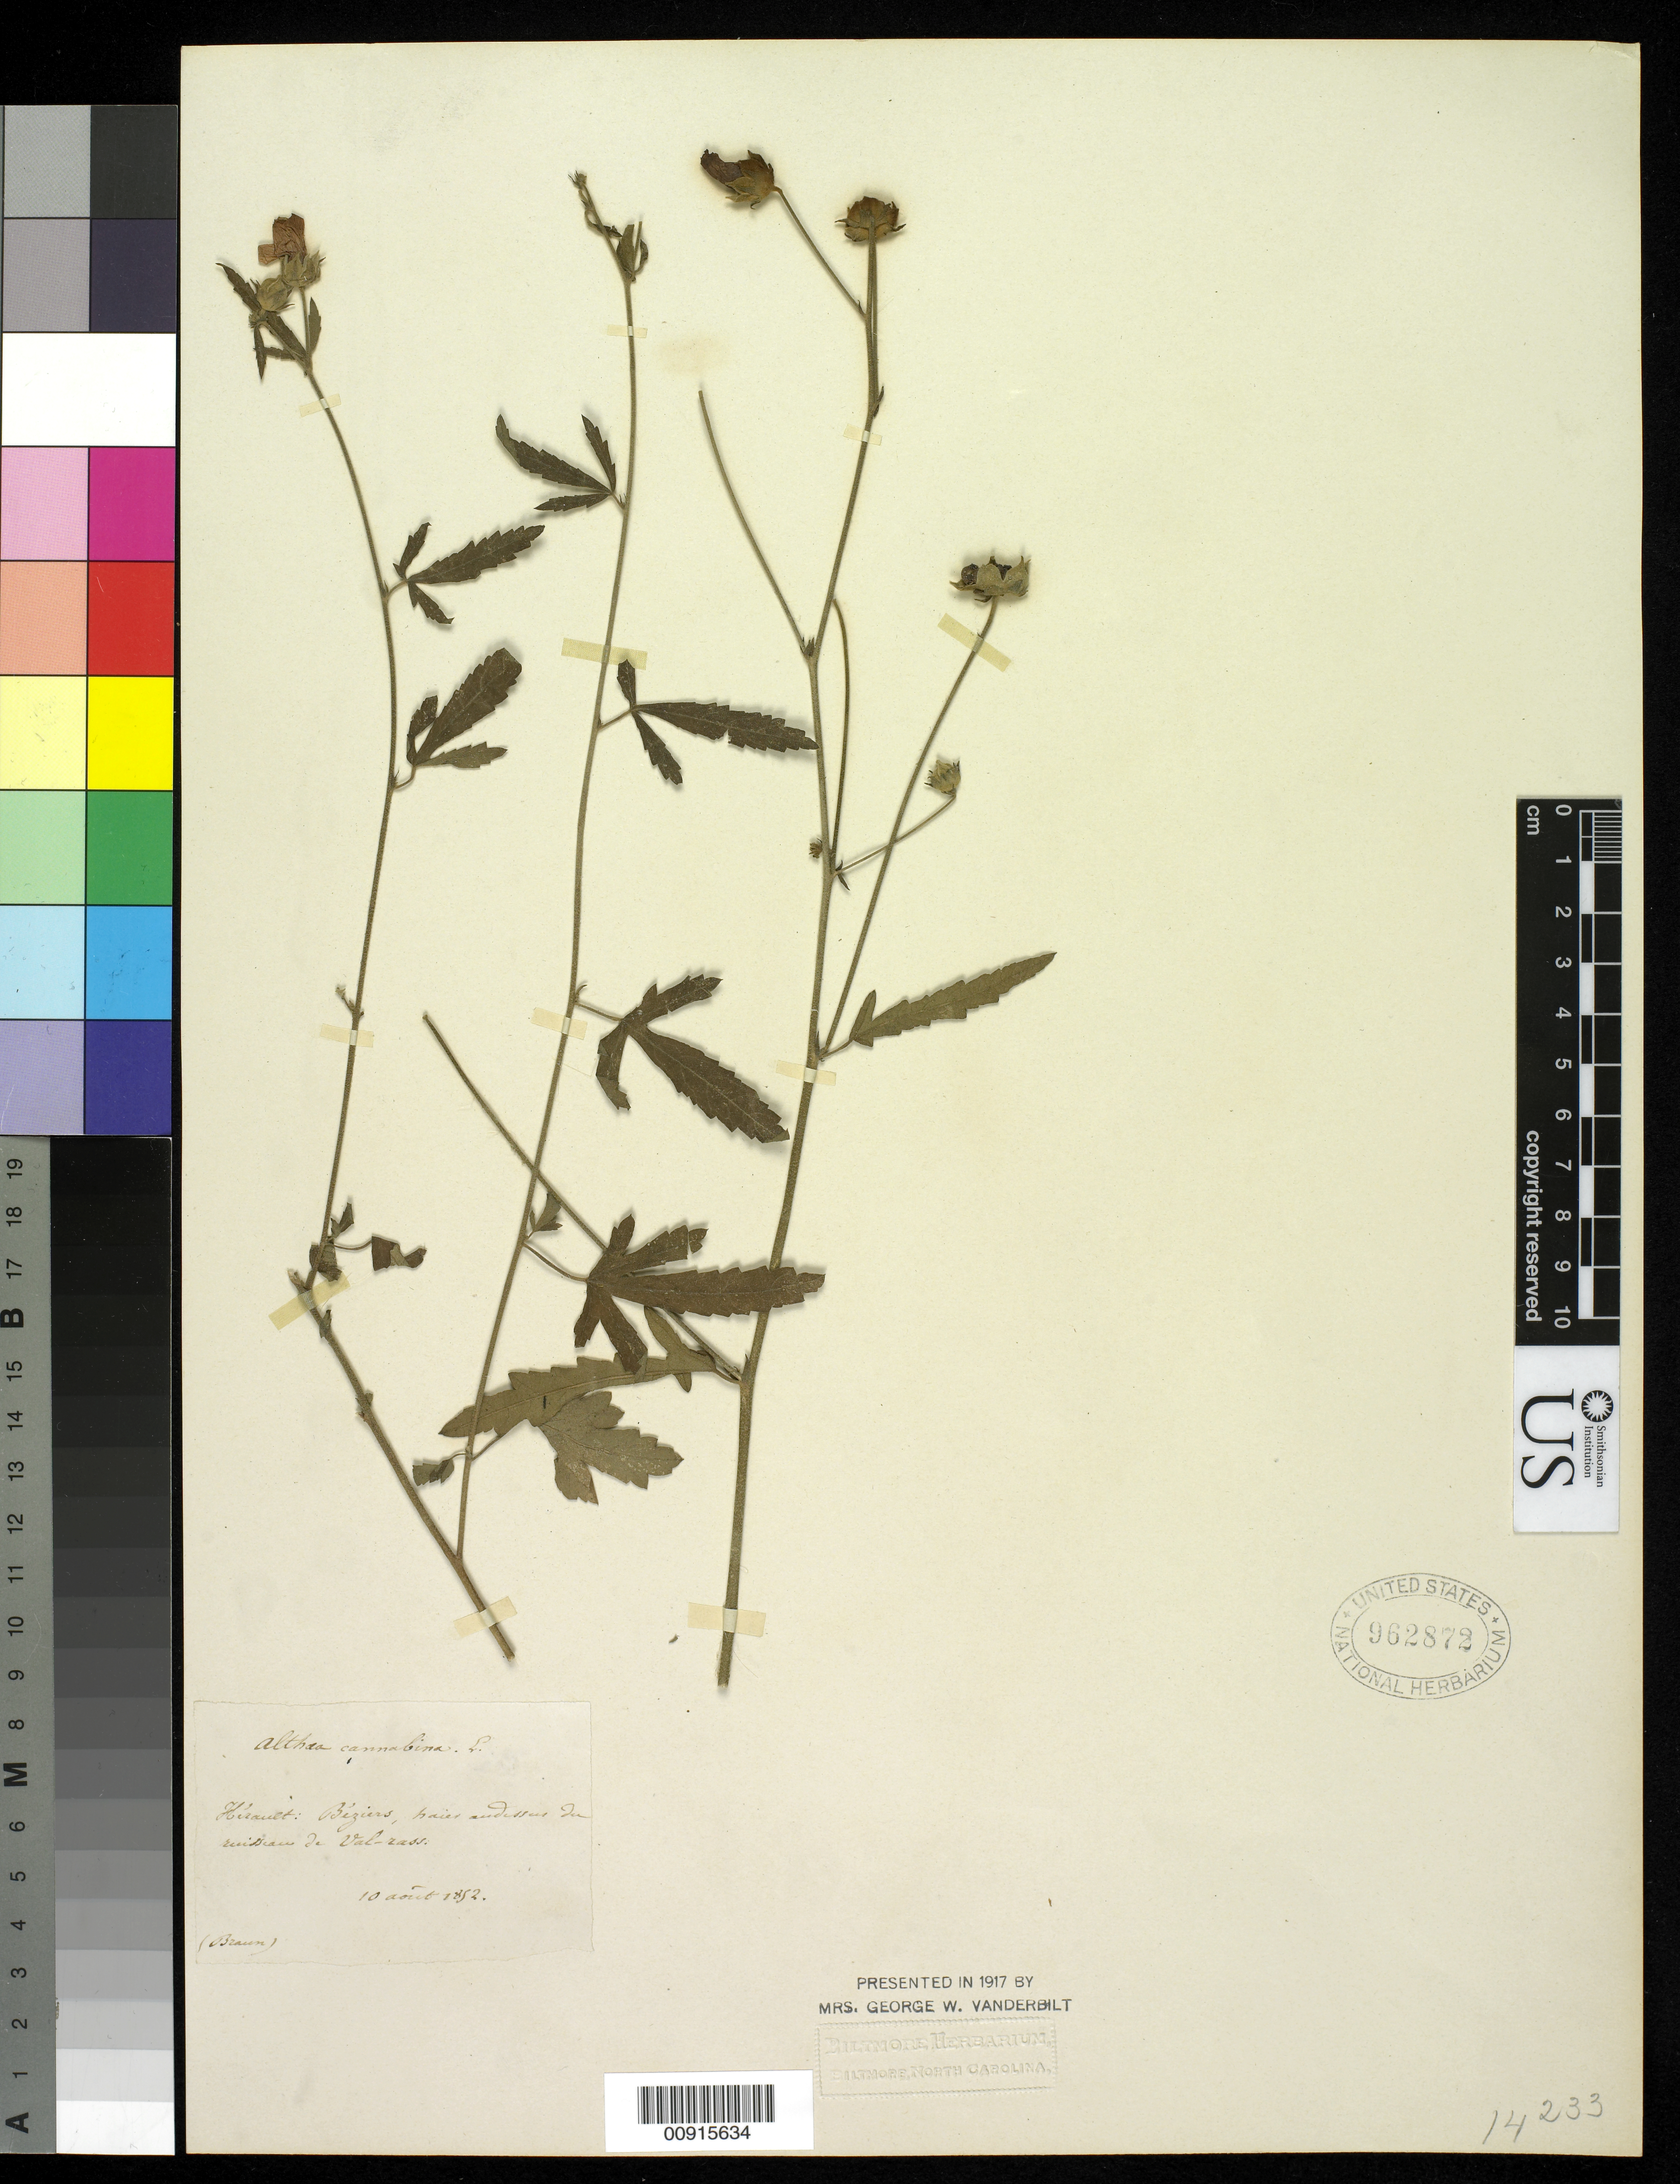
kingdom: Plantae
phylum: Tracheophyta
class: Magnoliopsida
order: Malvales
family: Malvaceae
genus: Althaea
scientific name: Althaea cannabina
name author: L.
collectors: Braun, --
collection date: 1852-08-10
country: France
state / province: Occitanie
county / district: Hérault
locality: Beziers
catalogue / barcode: US 962872